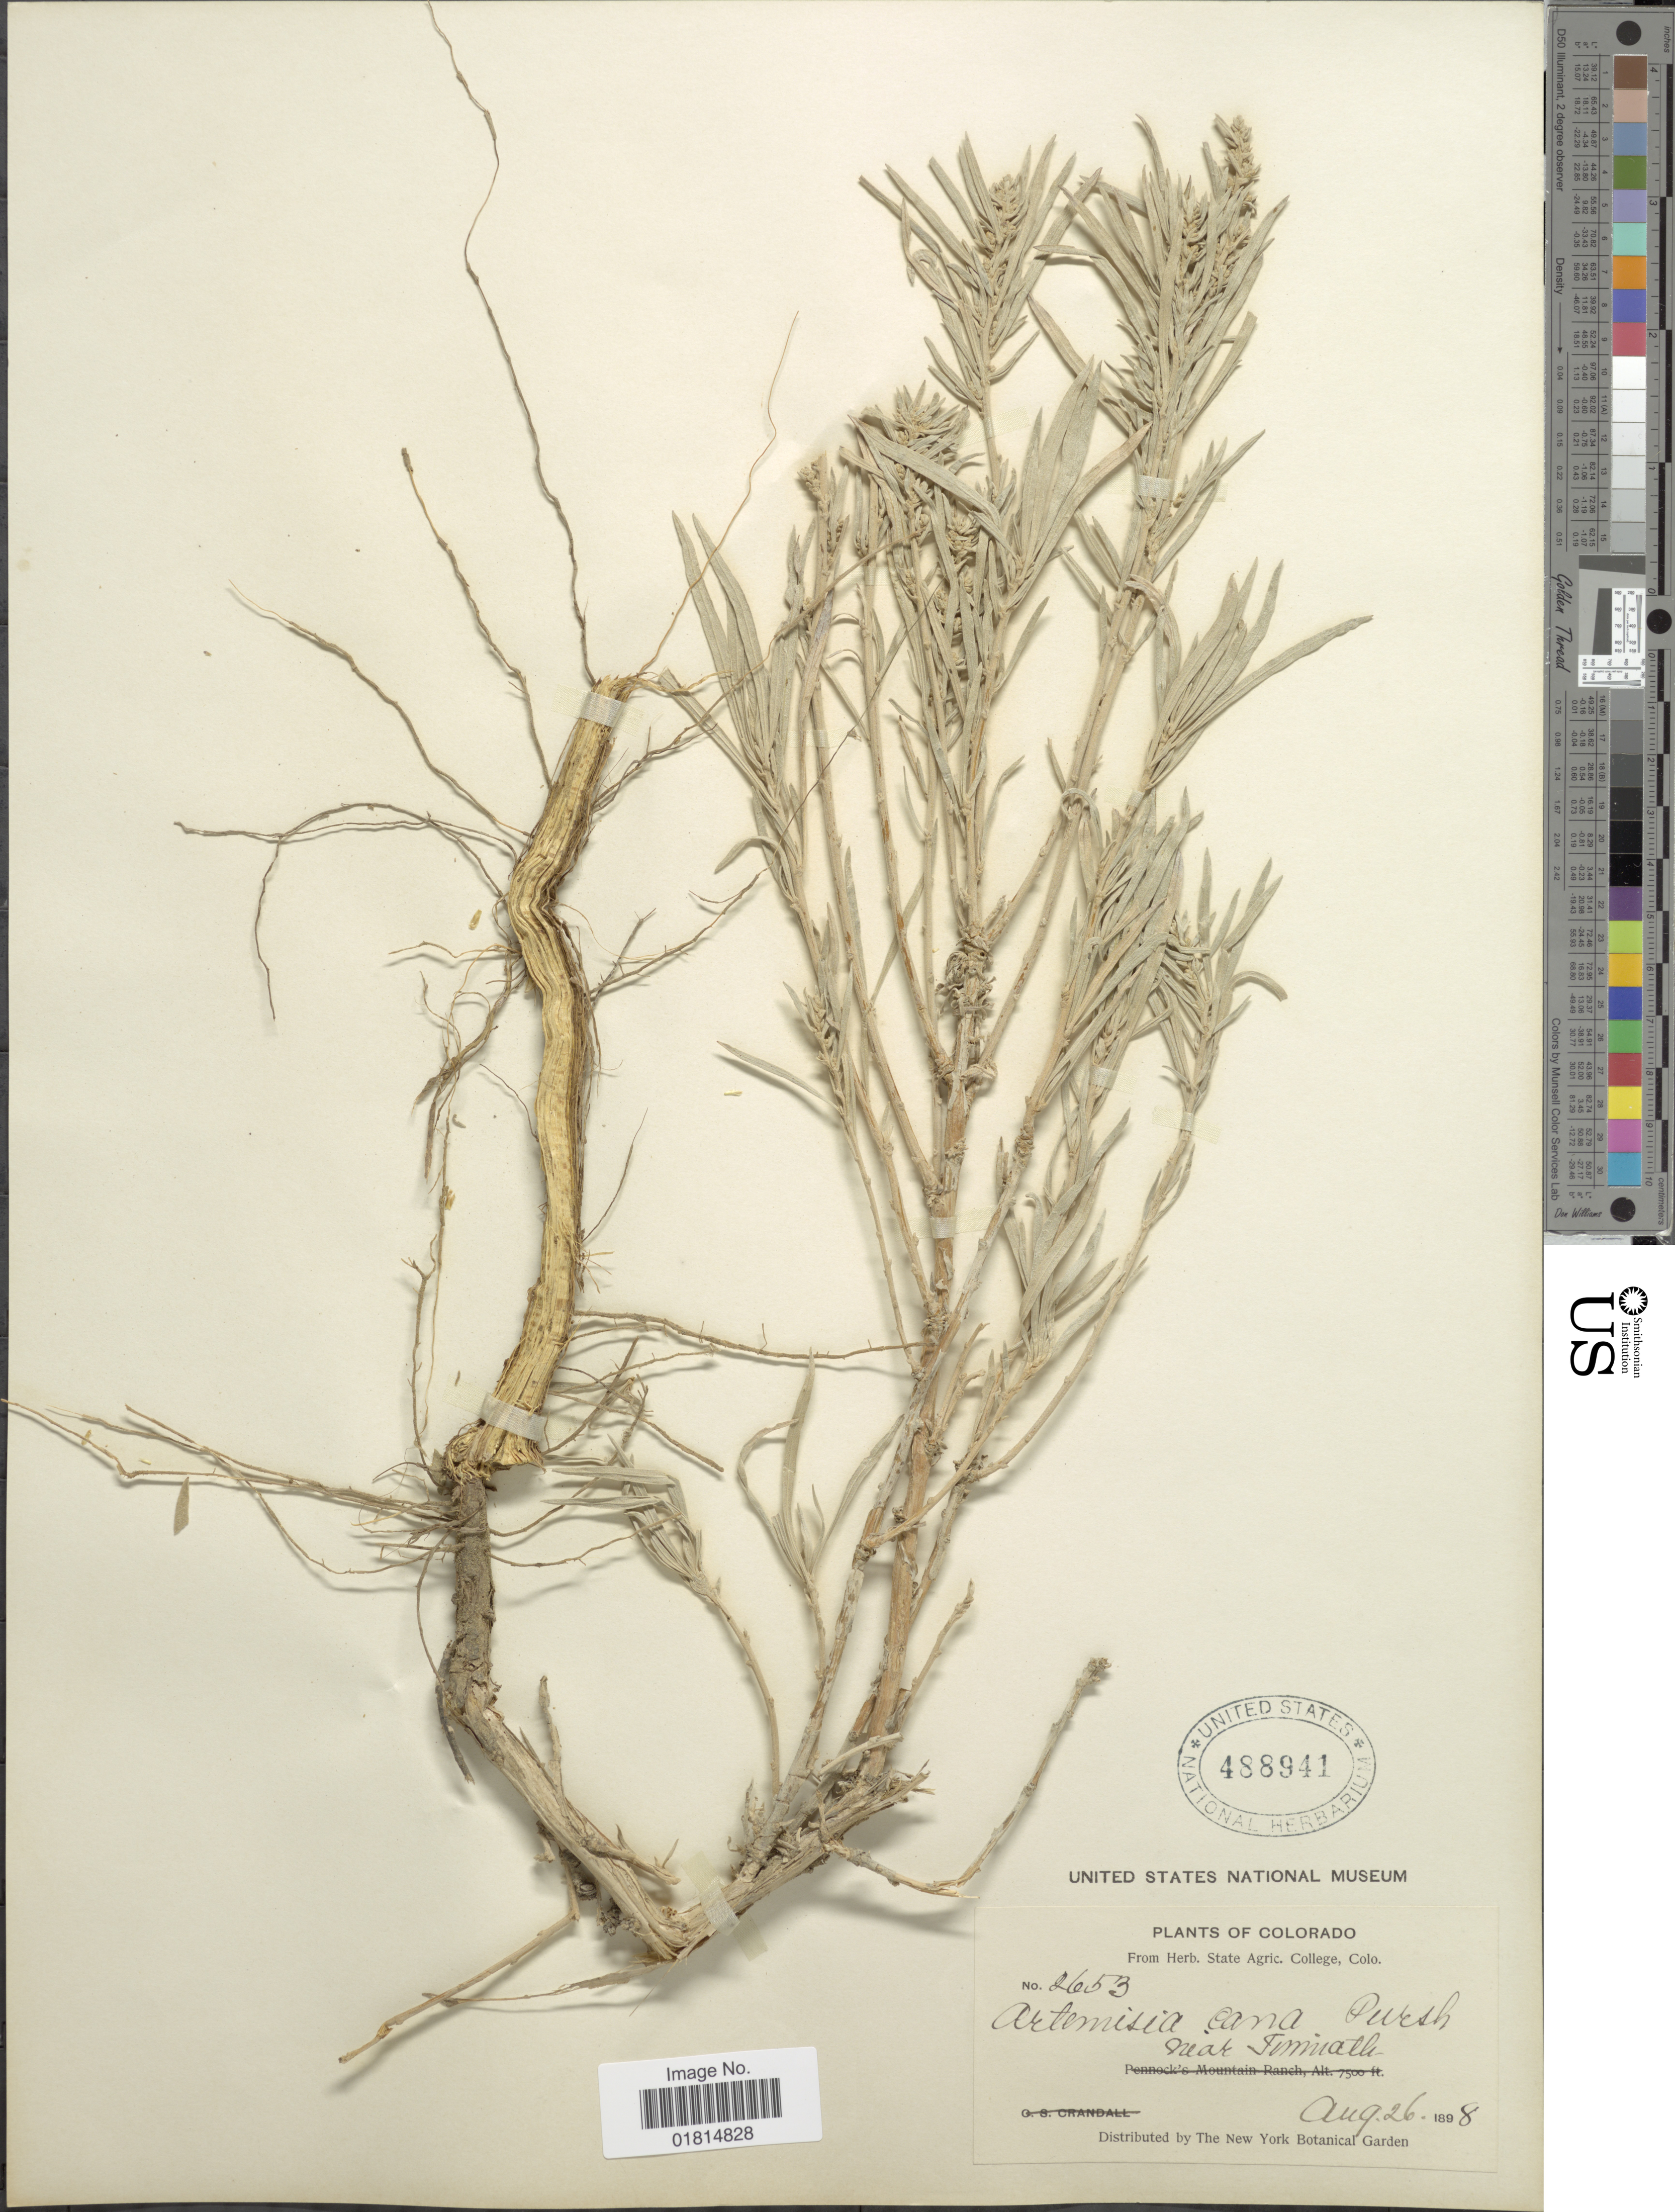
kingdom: Plantae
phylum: Tracheophyta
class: Magnoliopsida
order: Asterales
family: Asteraceae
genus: Artemisia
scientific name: Artemisia cana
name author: Pursh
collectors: ex herb. State Agric. College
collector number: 2653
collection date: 1898-08-26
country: United States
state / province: Colorado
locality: Near Temnath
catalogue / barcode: US 488941